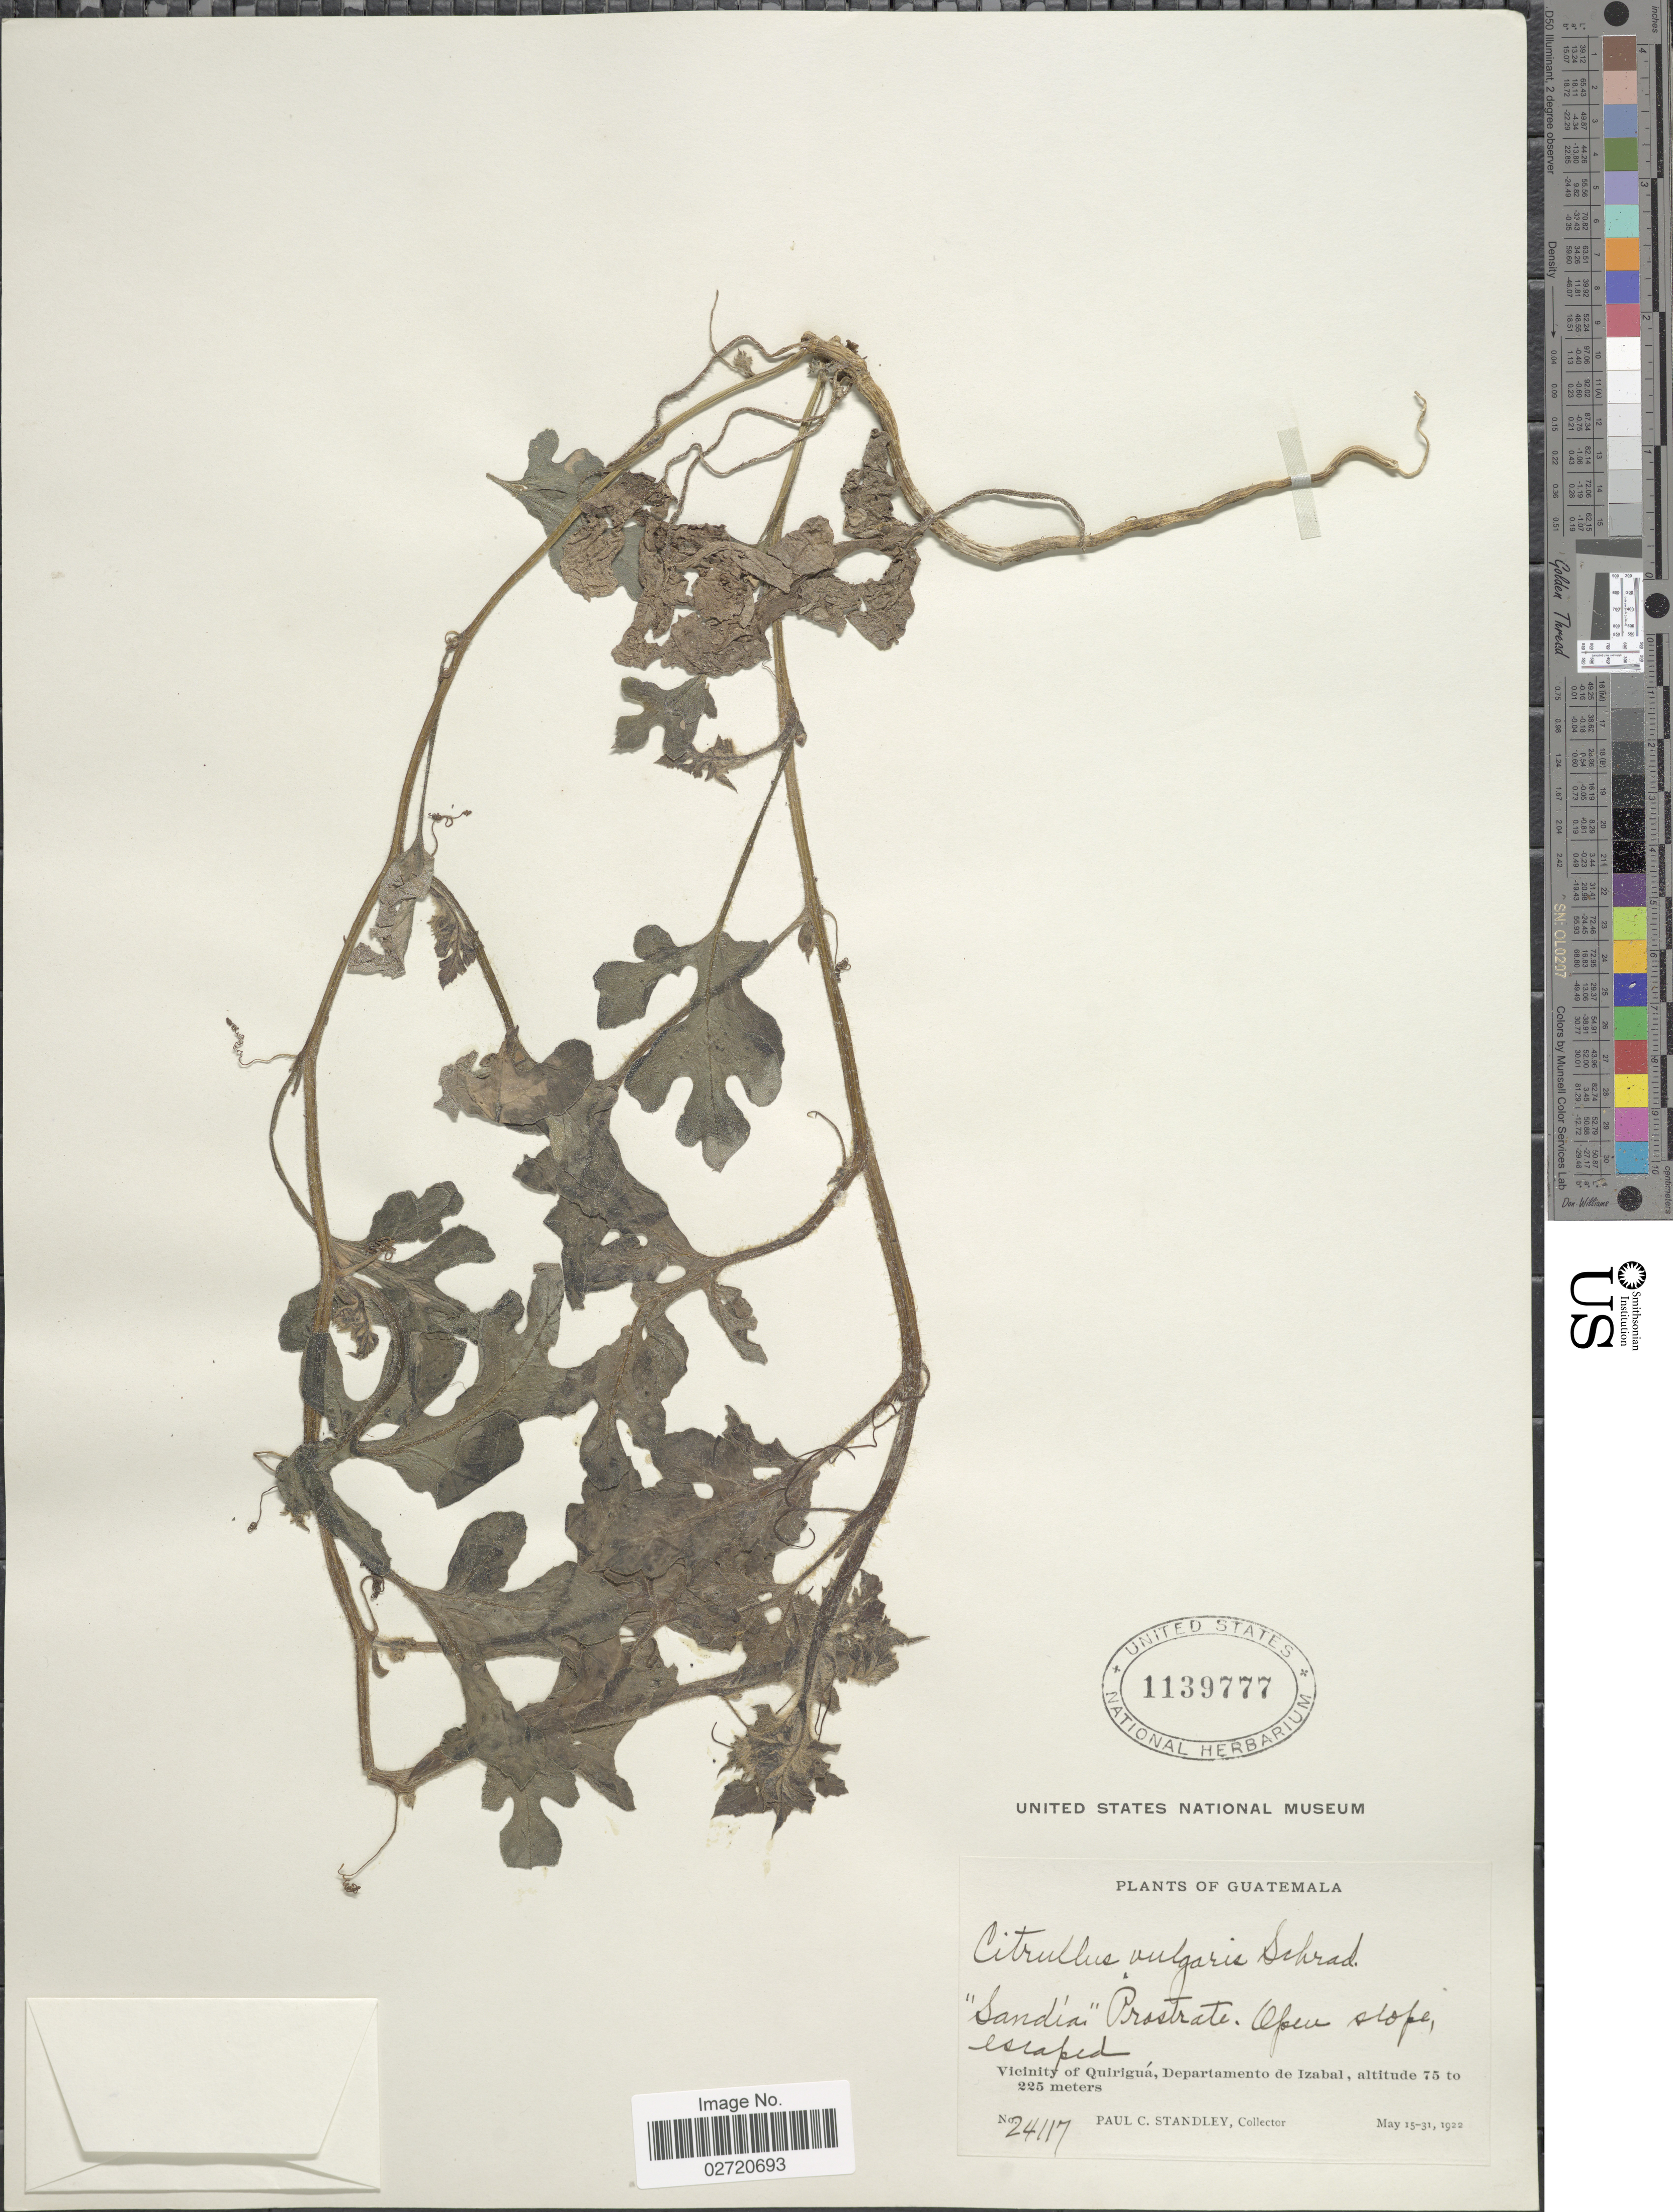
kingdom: Plantae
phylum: Tracheophyta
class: Magnoliopsida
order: Cucurbitales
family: Cucurbitaceae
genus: Citrullus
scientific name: Citrullus lanatus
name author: (Thunb.) Matsum. & Nakai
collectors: P. C. Standley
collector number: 24117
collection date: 1922-05-15/1922-05-31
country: Guatemala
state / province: Izabal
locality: Vicinity of Quirigua, Departamento de Izabal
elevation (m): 75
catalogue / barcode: US 1139777